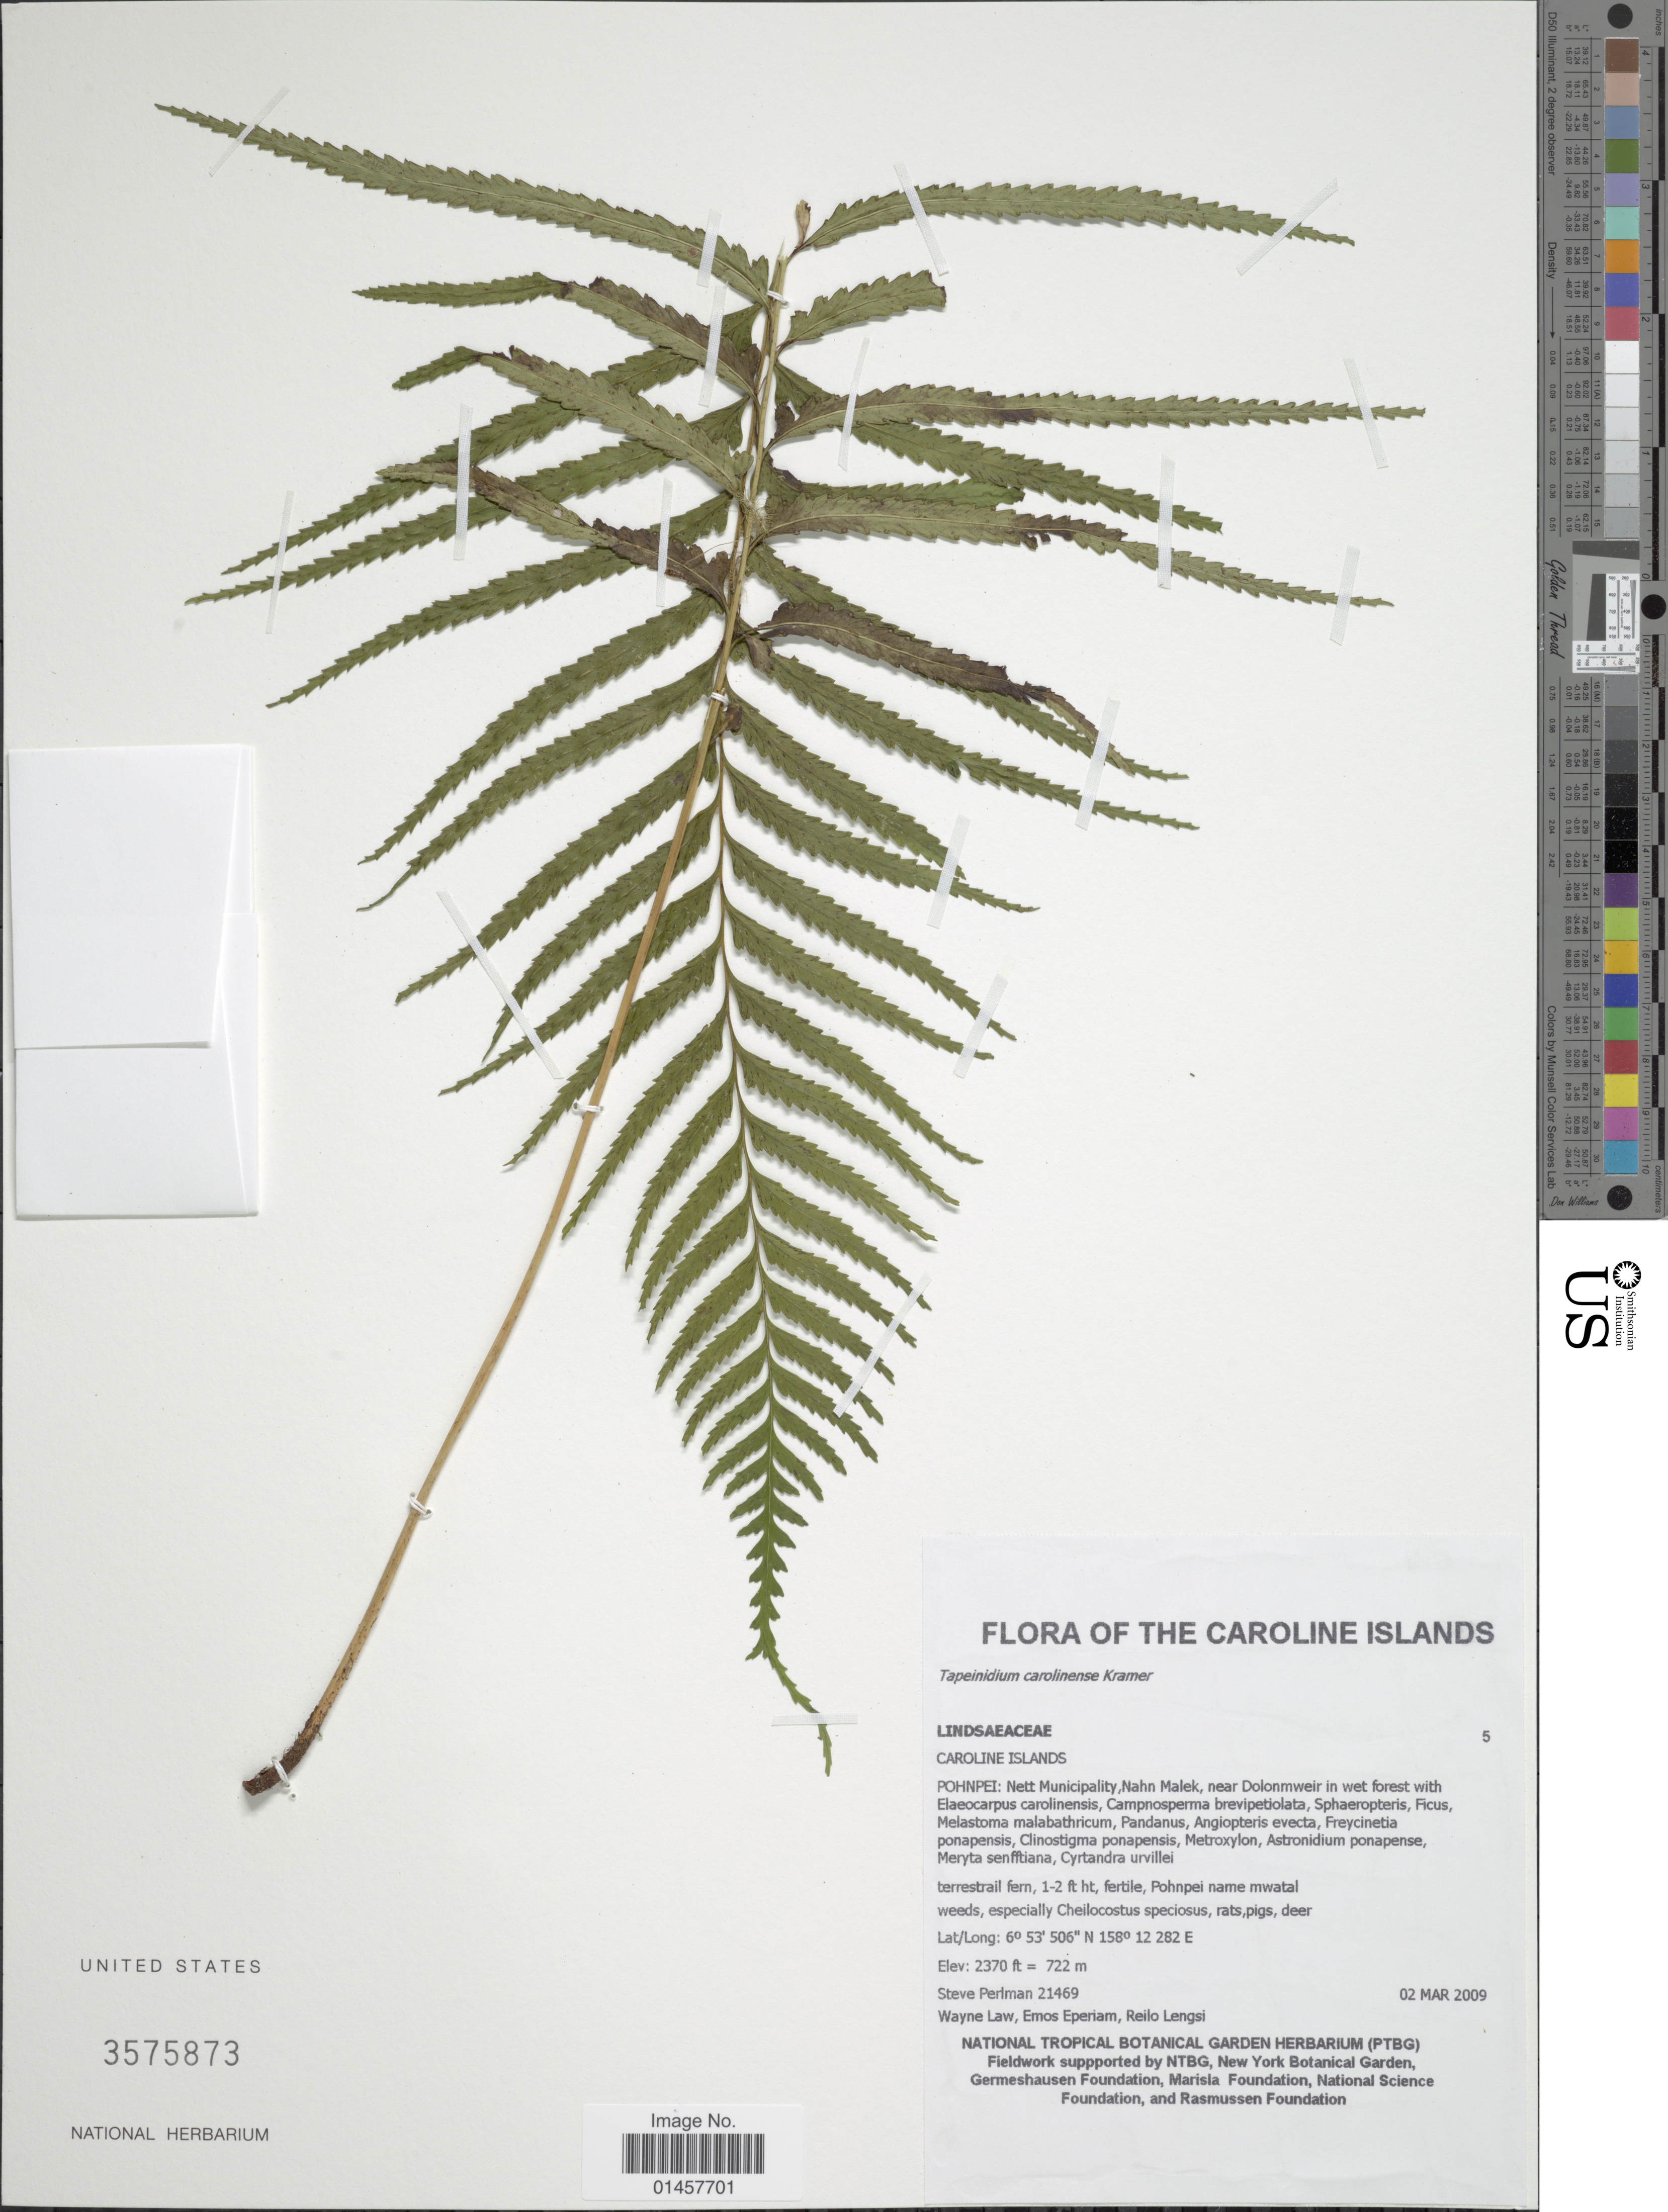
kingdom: Plantae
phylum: Tracheophyta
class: Polypodiopsida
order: Polypodiales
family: Lindsaeaceae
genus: Tapeinidium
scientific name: Tapeinidium carolinense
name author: K.U. Kramer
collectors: S. Perlam, W. Law, P. Eperiam & R. Lengsi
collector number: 21469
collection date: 2009-03-02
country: Micronesia, Federated States of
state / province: Pohnpei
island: Pohnpei [Ponape]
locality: Caroline Islands, Pohnpei: Nett Municiplaity, Nahn Malek, near Dolonmweir, in wet forest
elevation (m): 722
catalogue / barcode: US 3575873